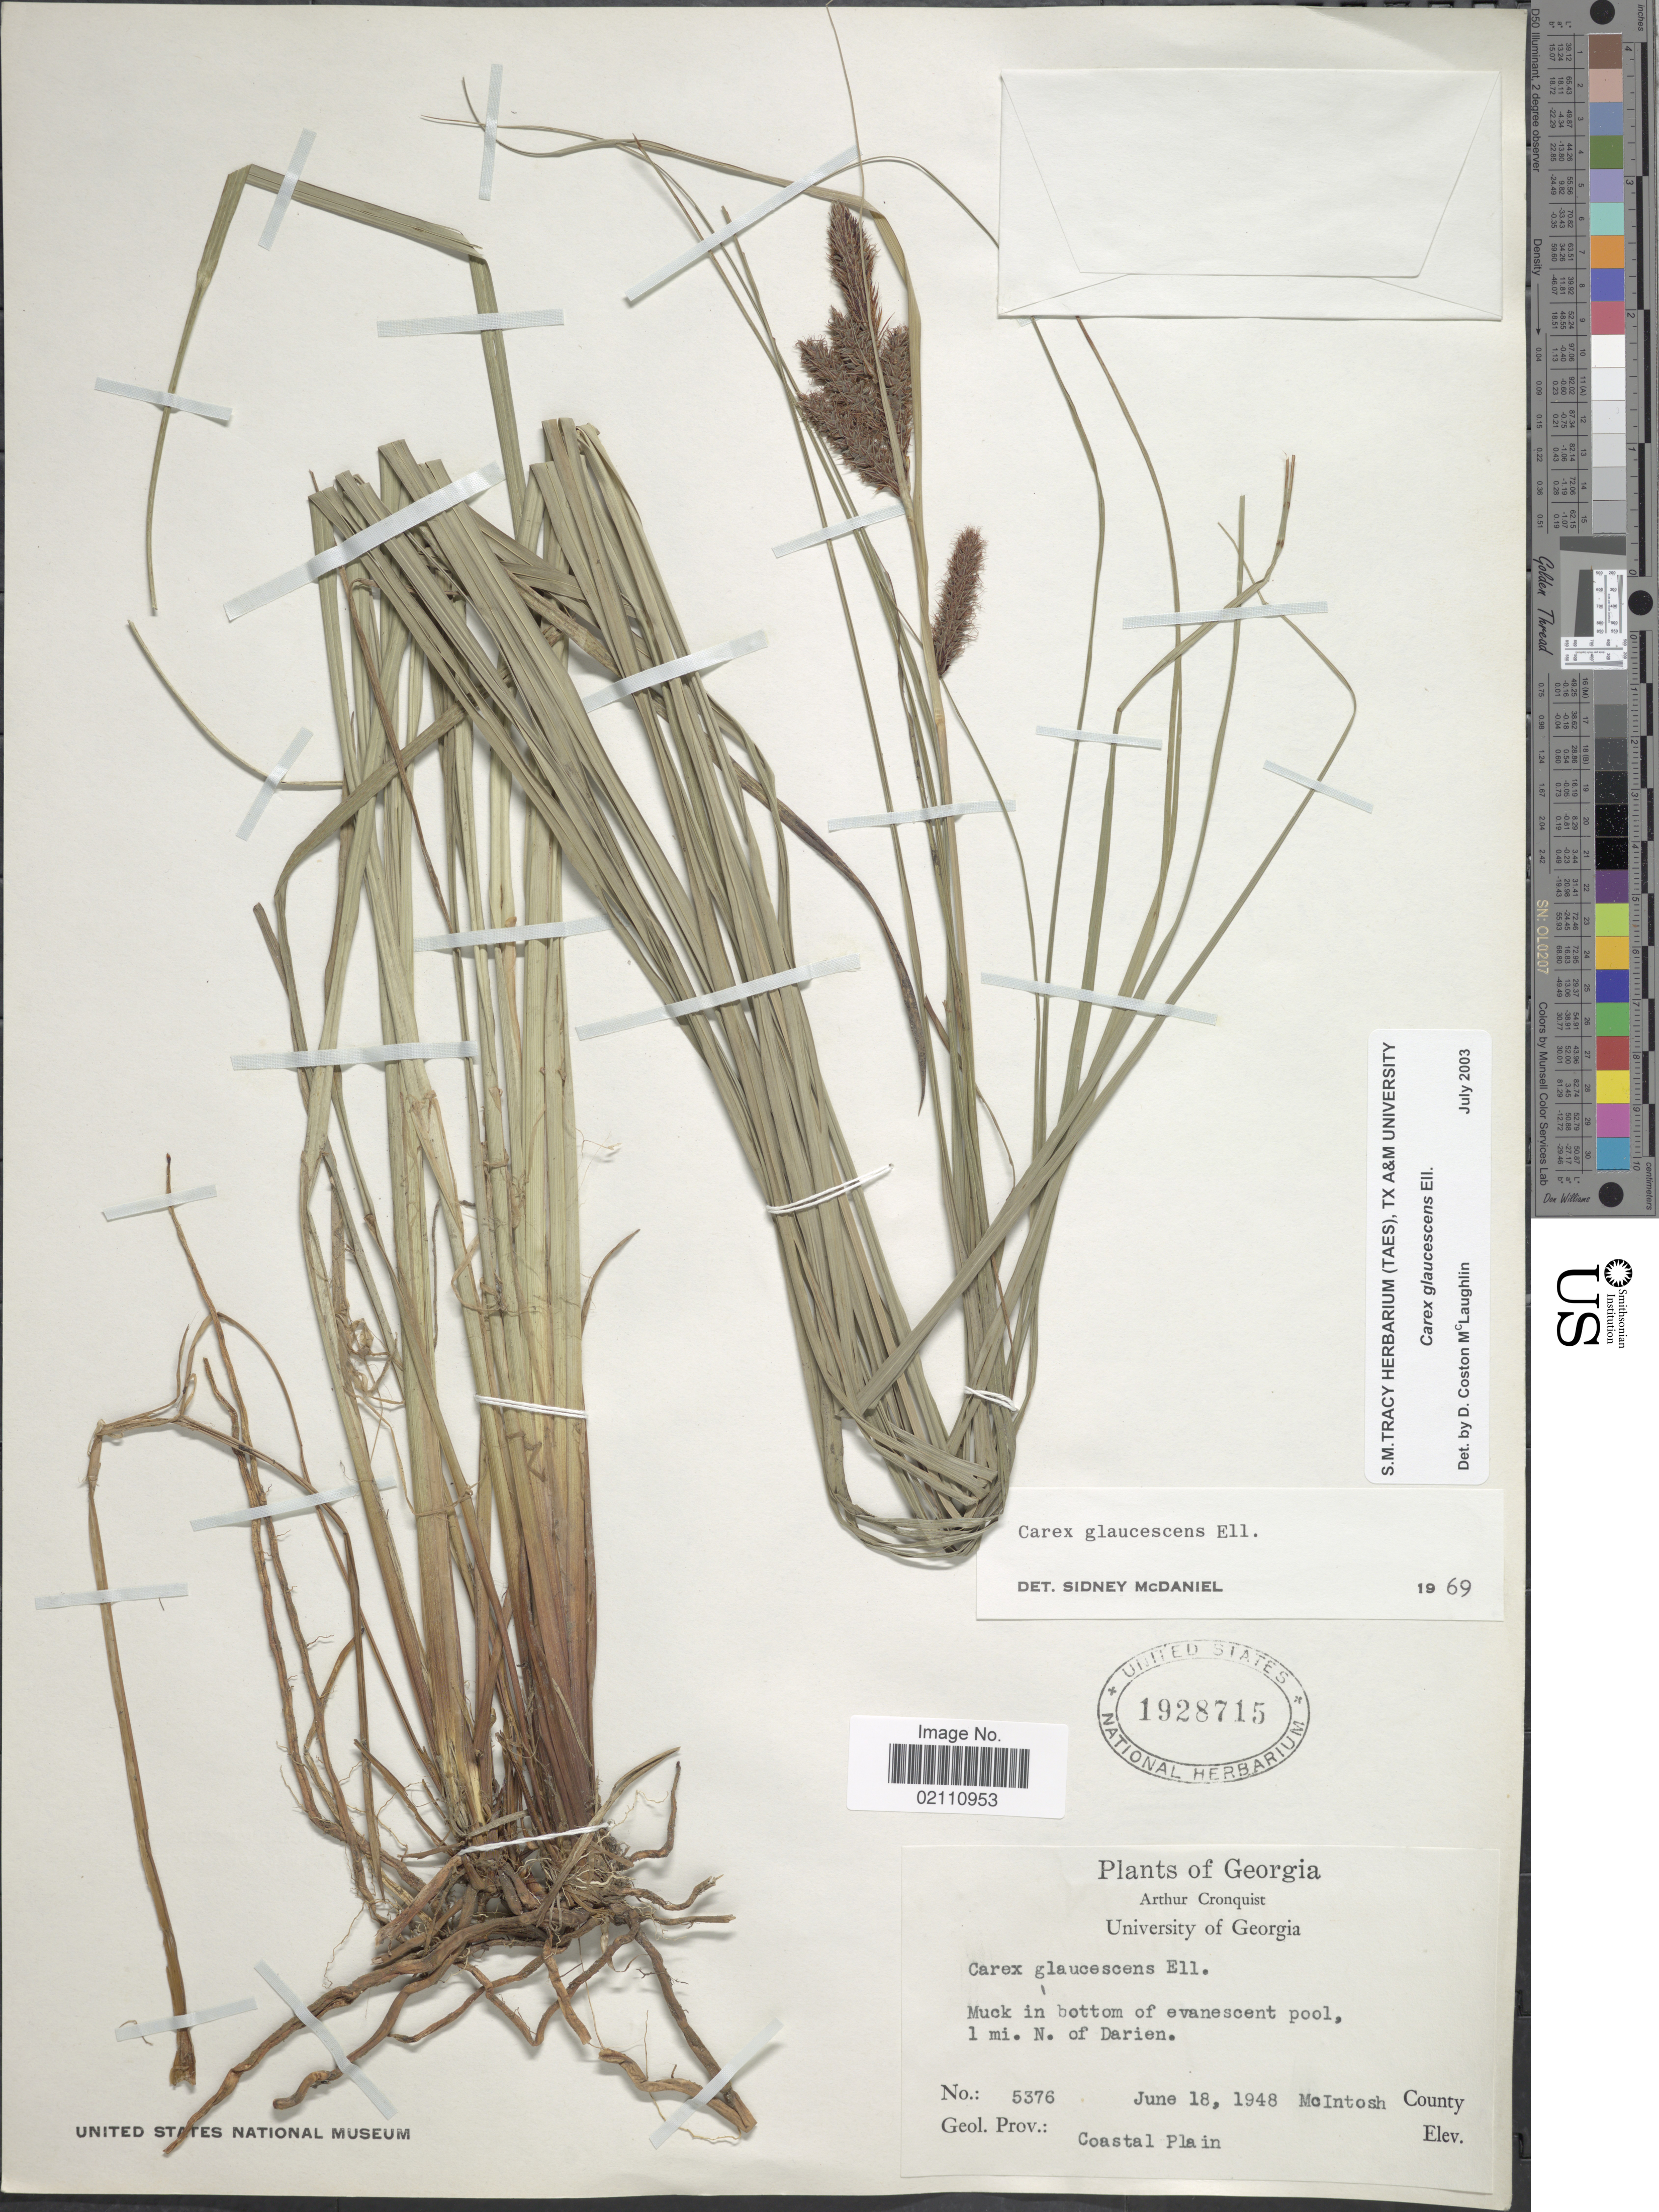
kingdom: Plantae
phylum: Tracheophyta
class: Liliopsida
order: Poales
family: Cyperaceae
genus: Carex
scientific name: Carex glaucescens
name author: Elliott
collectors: A. J. Cronquist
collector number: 5376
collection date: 1948-06-18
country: United States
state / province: Georgia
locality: Muck in bottom of evanescent pool, 1 mi. N. of Darien, McIntosh County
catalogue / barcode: US 1928715